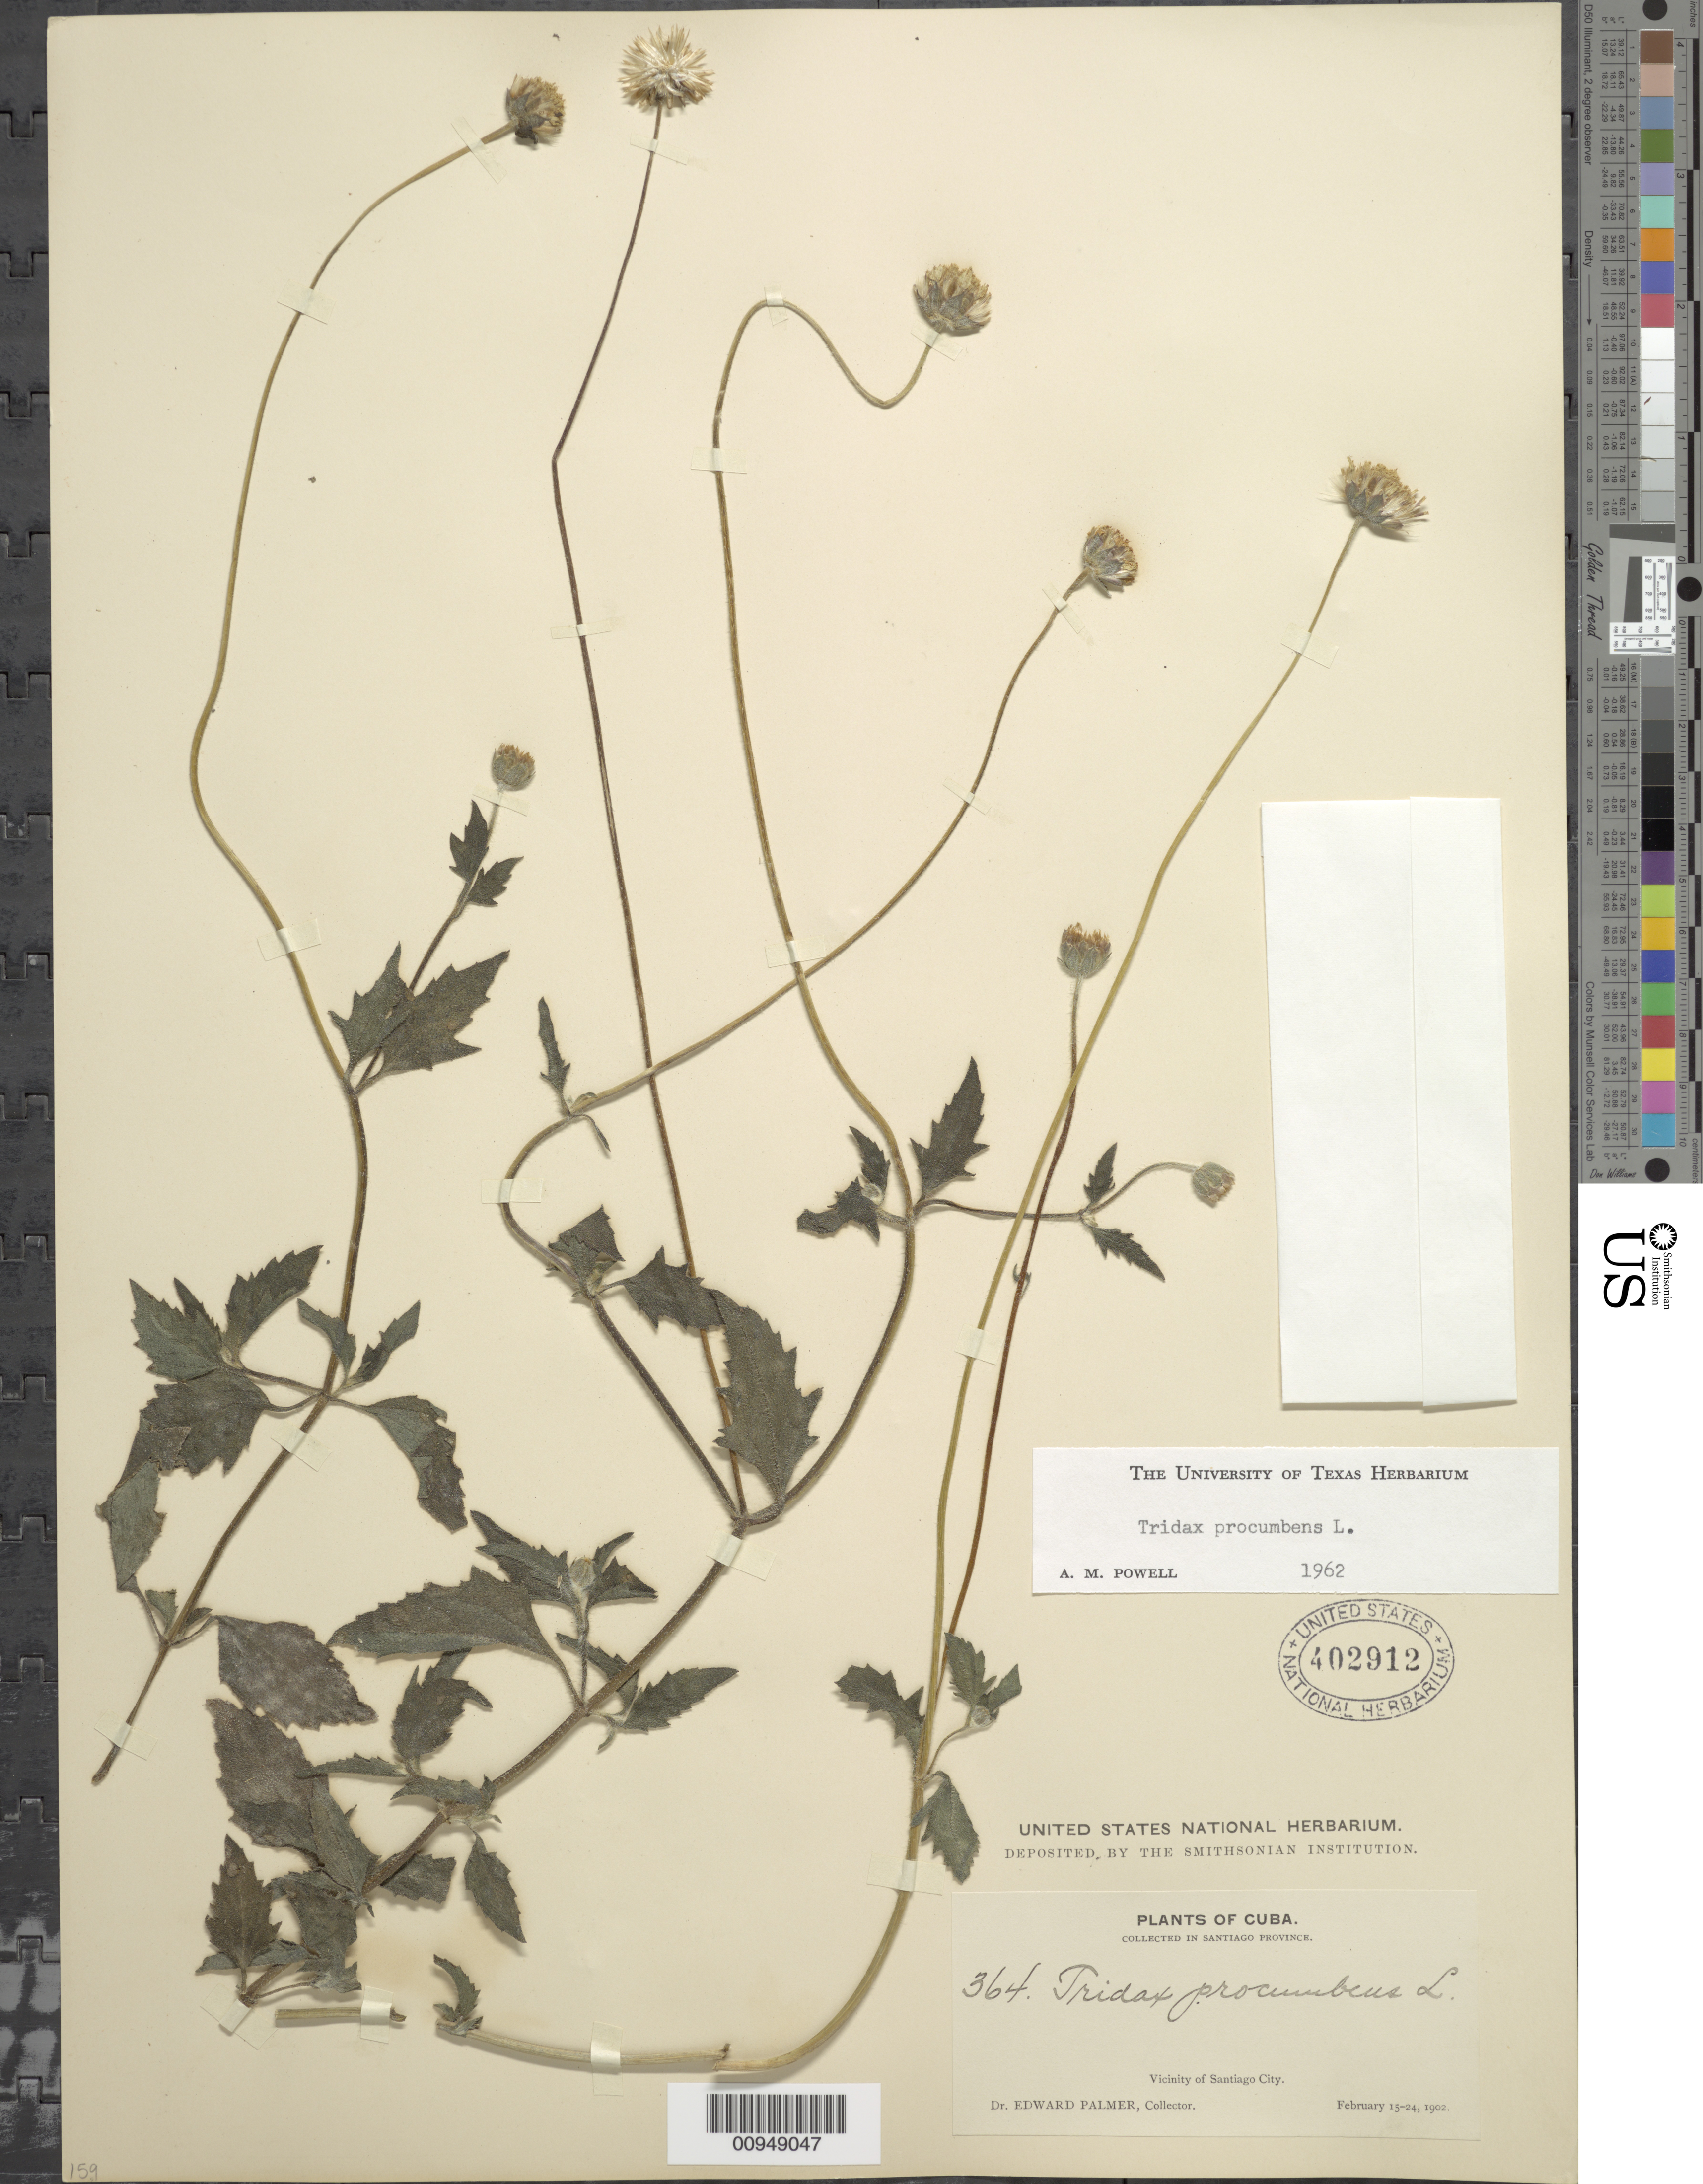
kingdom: Plantae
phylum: Tracheophyta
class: Magnoliopsida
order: Asterales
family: Asteraceae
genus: Tridax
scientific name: Tridax procumbens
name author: L.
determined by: Powell, A. M.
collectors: E. Palmer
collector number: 364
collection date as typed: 15 Feb 1902 to 24 Feb 1902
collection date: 1902-02-15/1902-02-24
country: Cuba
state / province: Santiago de Cuba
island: Cuba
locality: Vicinity of Santiago City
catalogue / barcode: US 402912